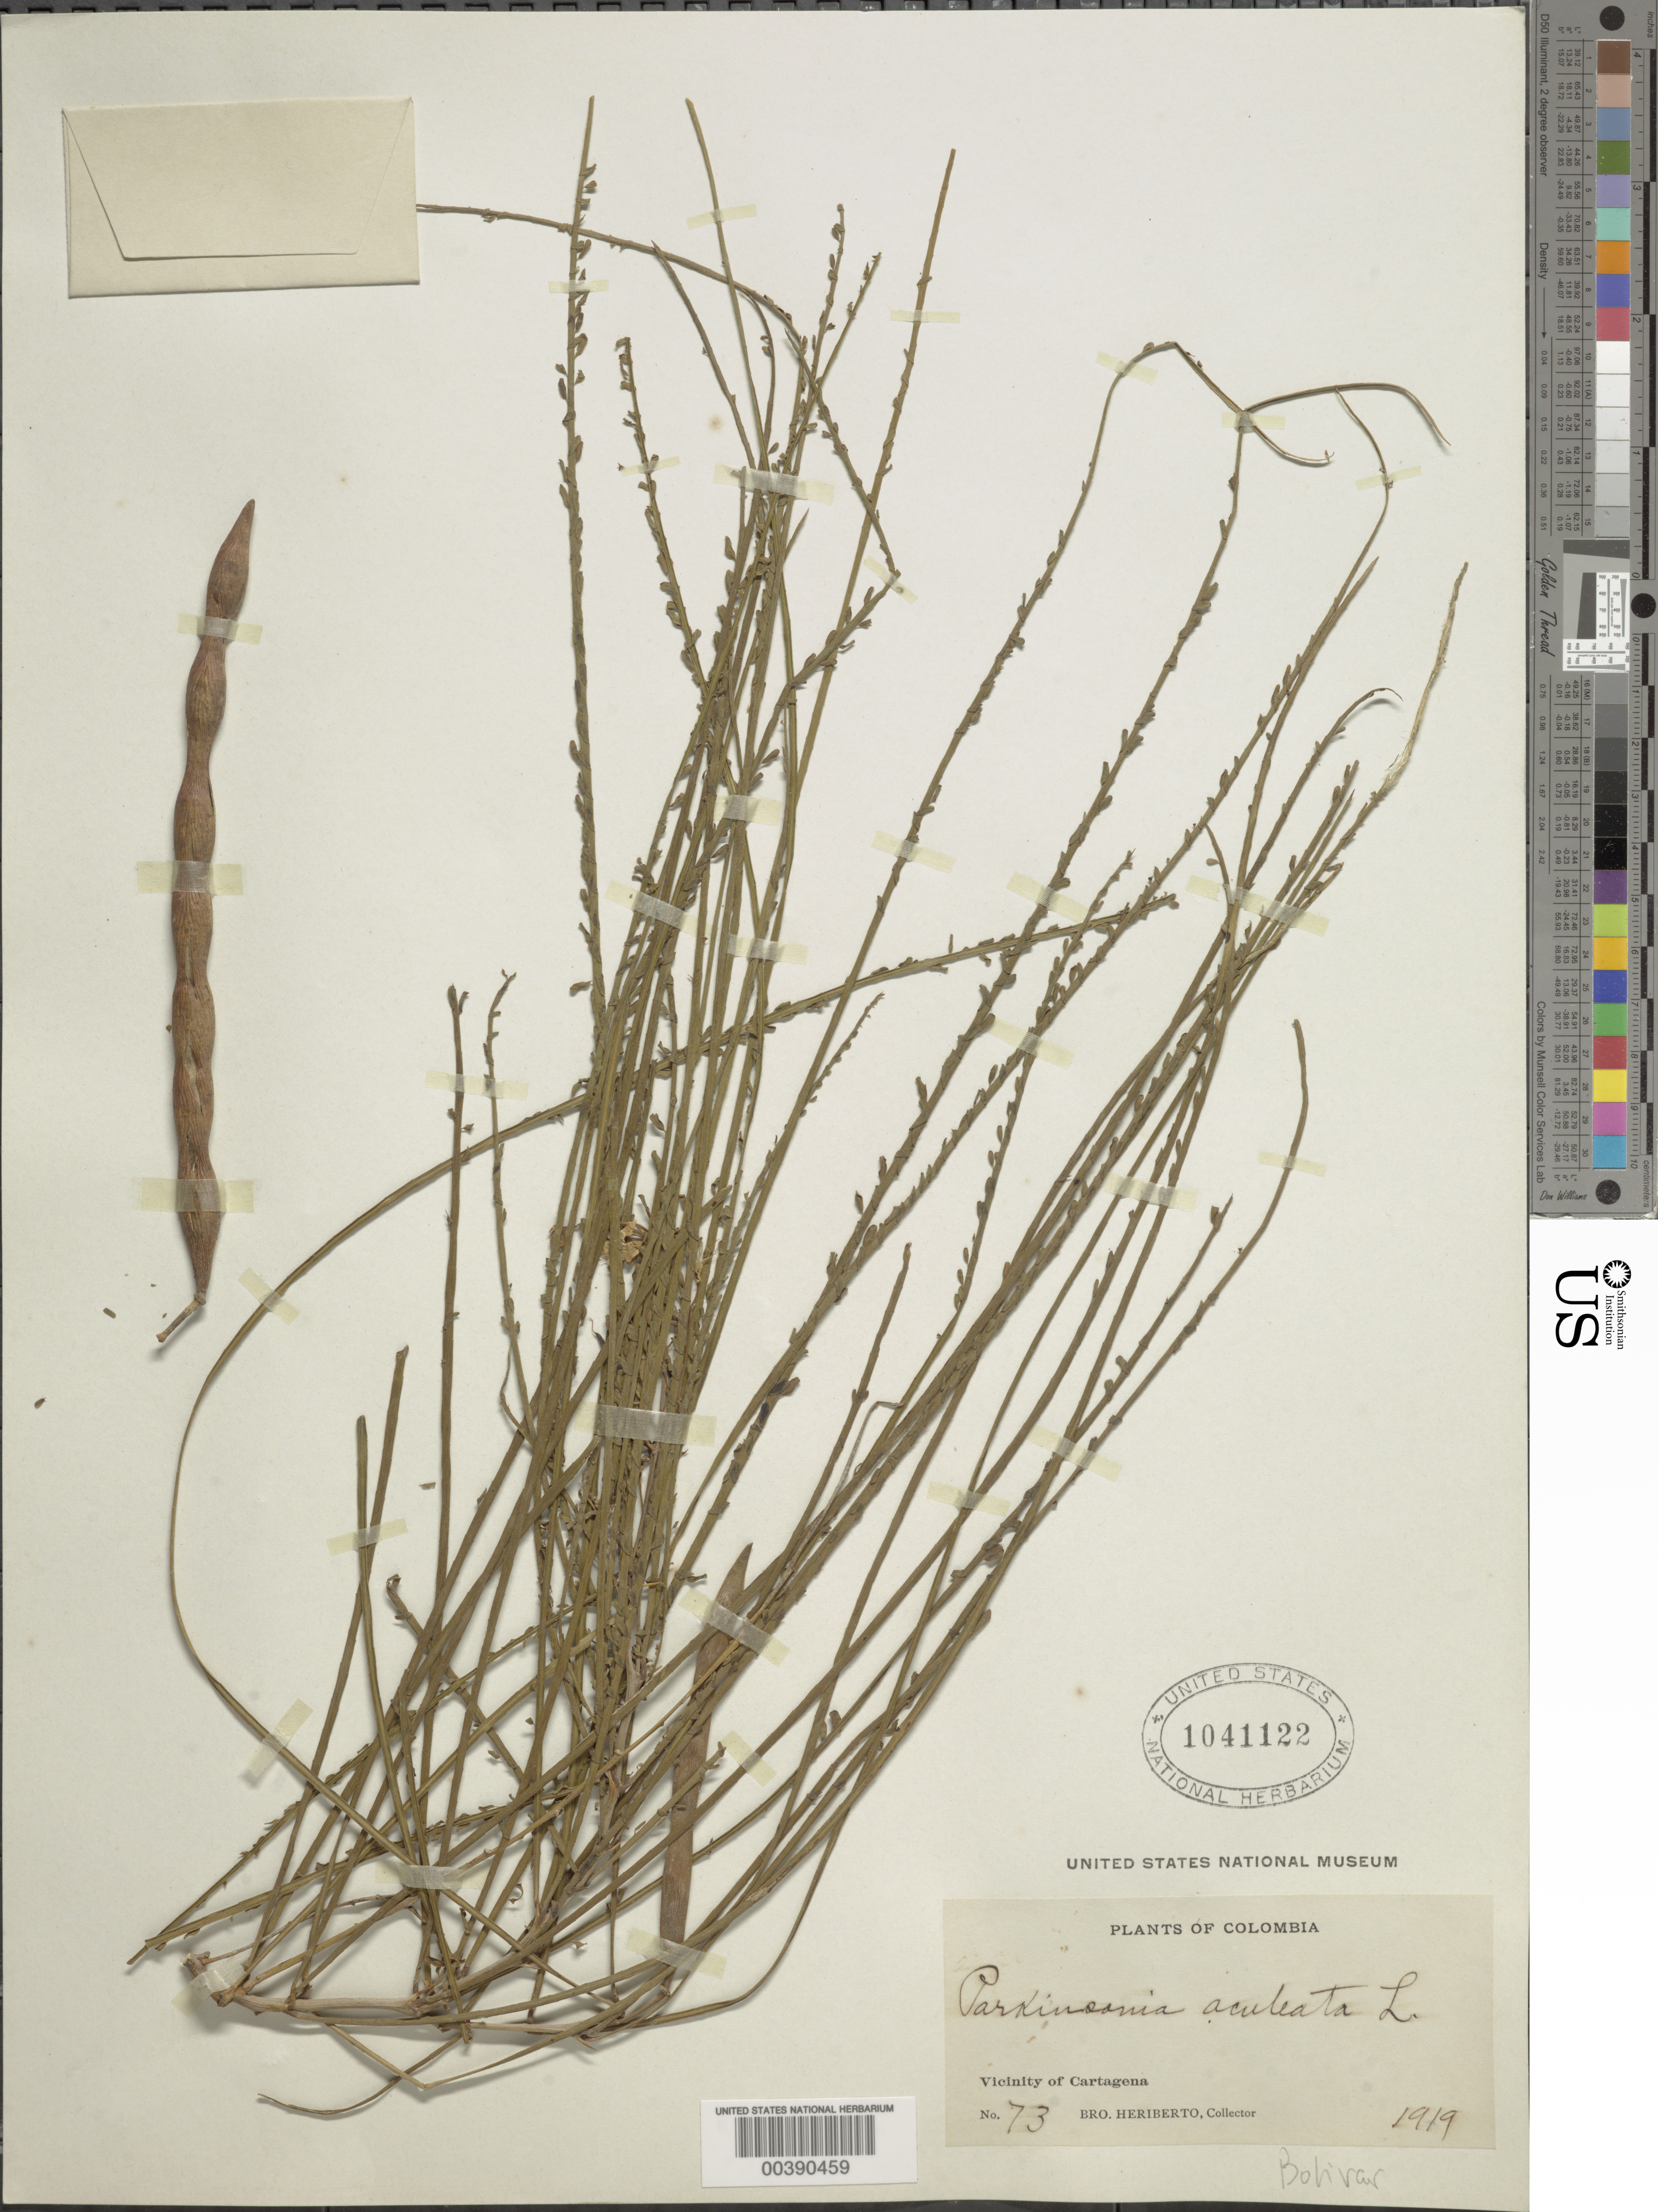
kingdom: Plantae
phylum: Tracheophyta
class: Magnoliopsida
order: Fabales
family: Fabaceae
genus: Parkinsonia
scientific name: Parkinsonia aculeata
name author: L.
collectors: B. Herbierto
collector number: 73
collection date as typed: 1929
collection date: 1929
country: Colombia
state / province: Bolívar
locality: Vicinity of Cartagena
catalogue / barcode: US 1041122